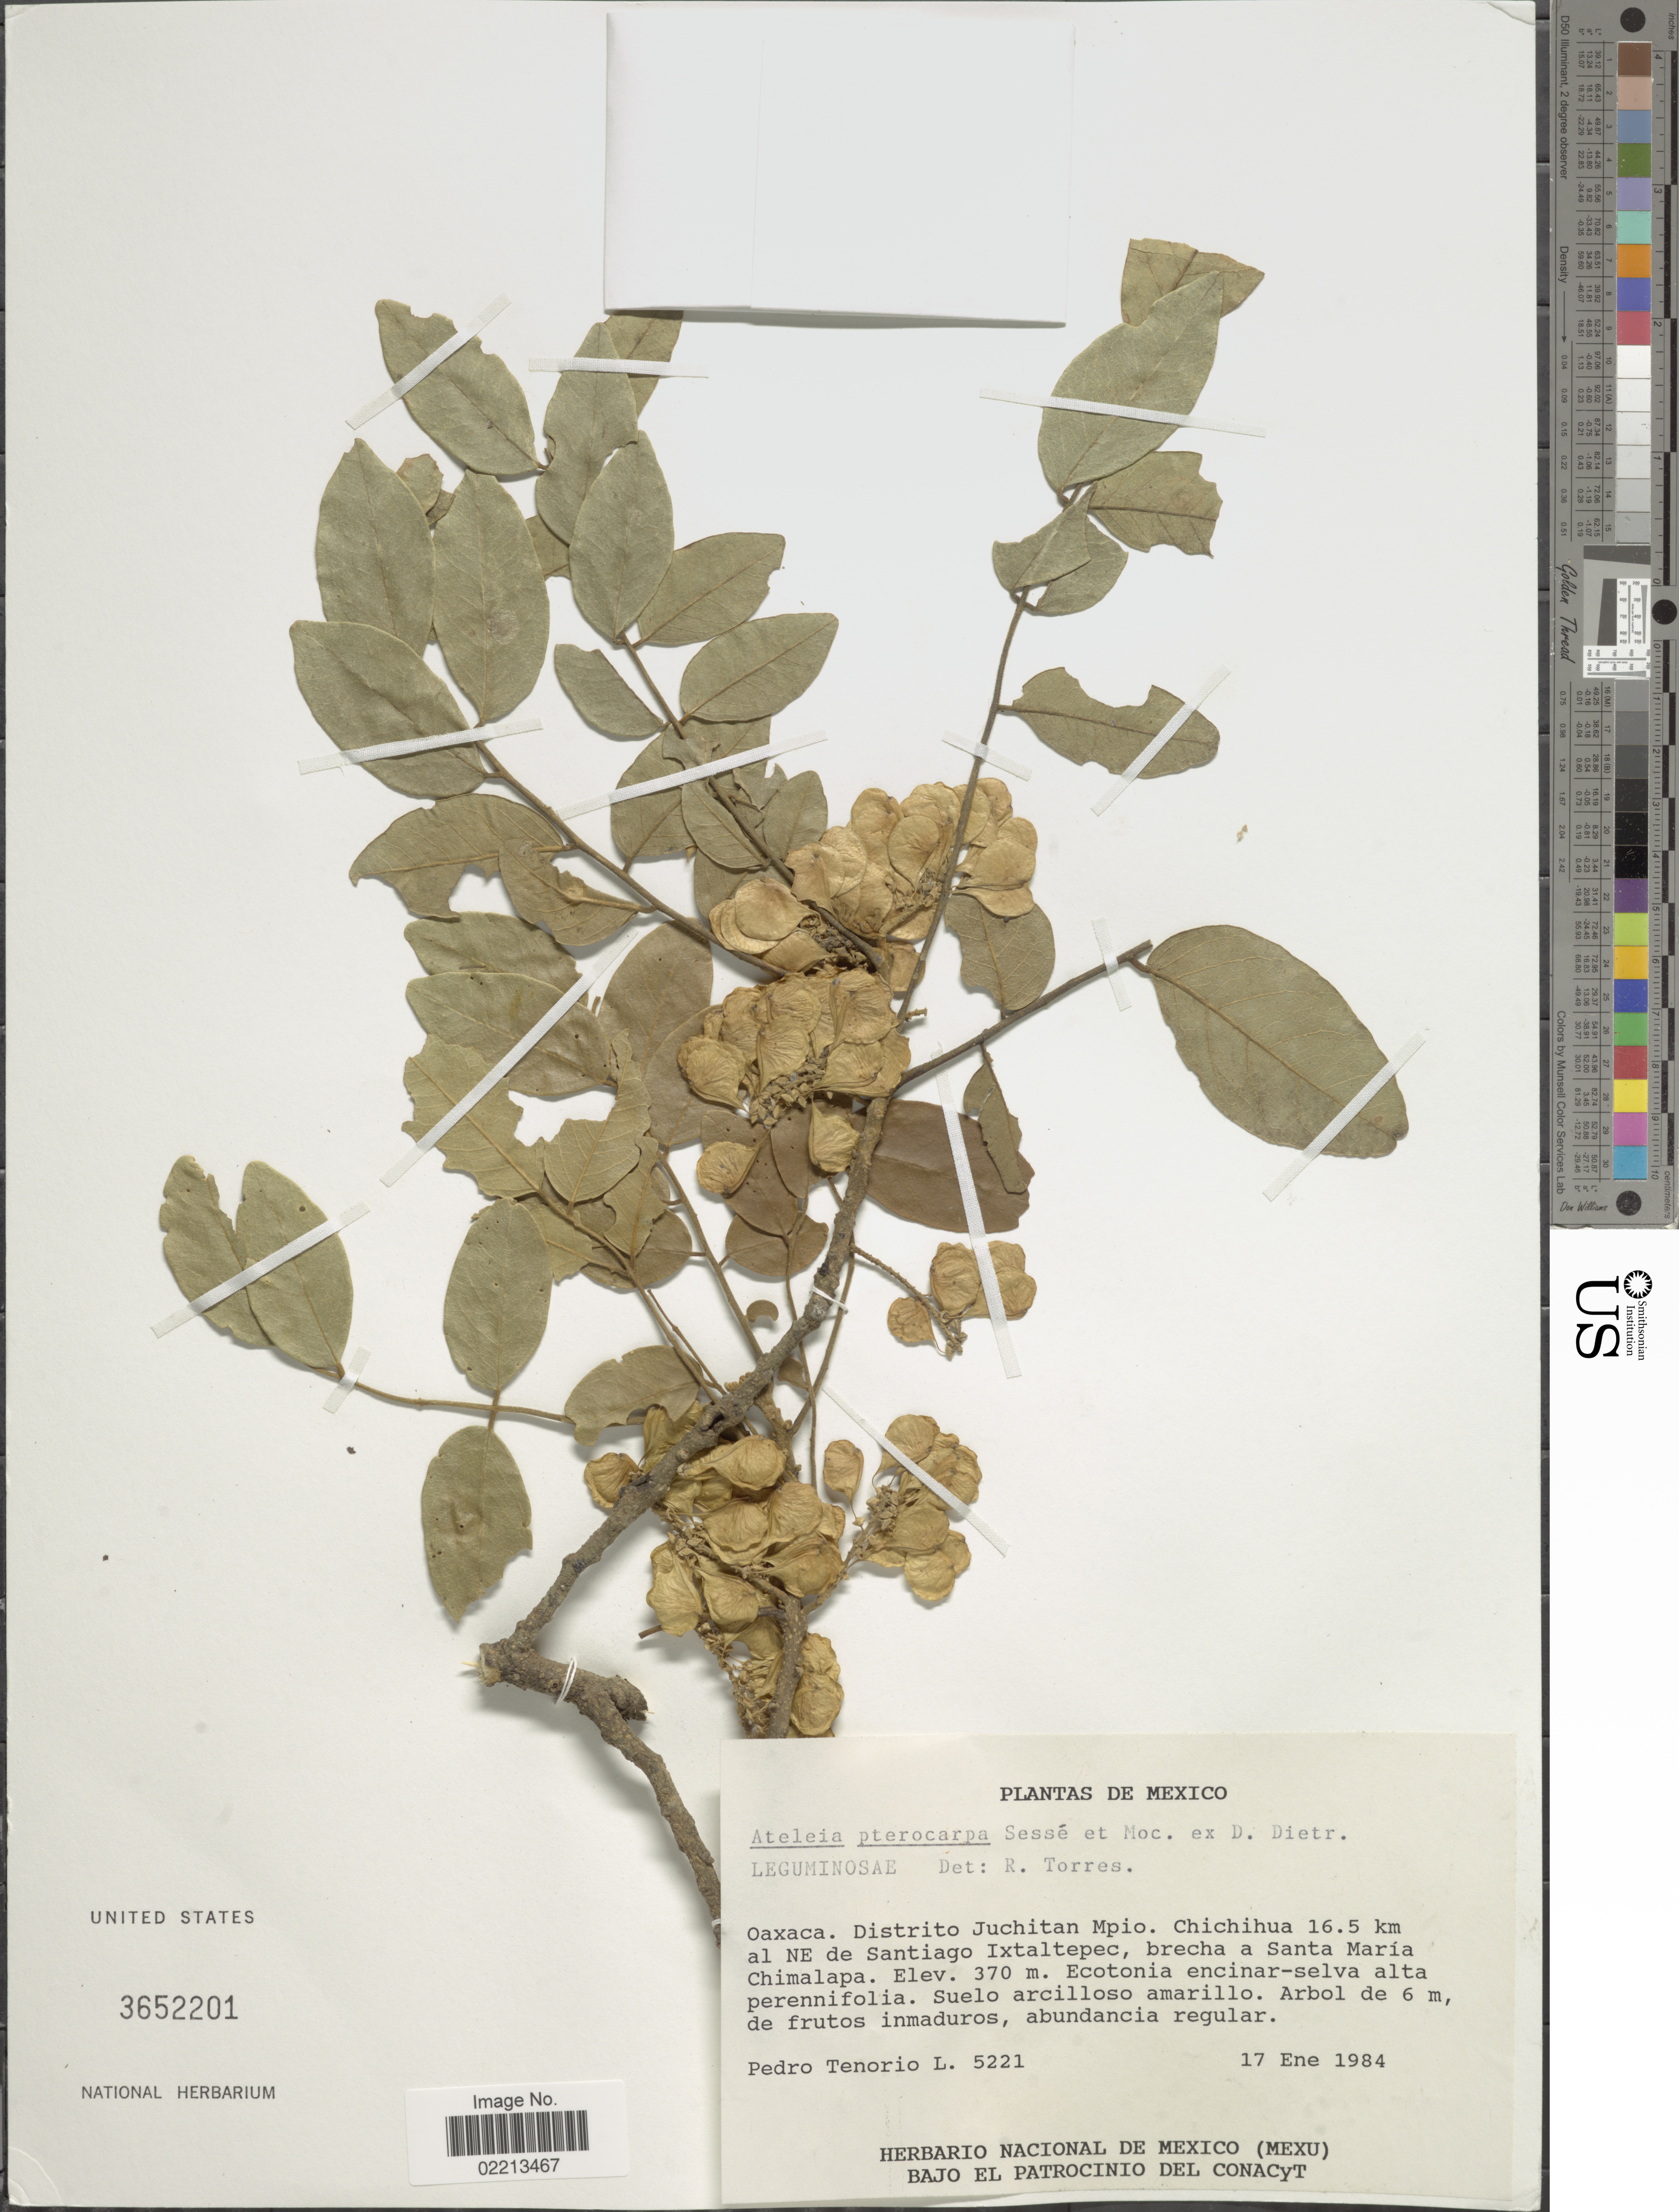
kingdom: Plantae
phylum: Tracheophyta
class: Magnoliopsida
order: Fabales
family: Fabaceae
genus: Ateleia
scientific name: Ateleia pterocarpa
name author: Moc. & Sessé ex D. Dietr.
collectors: P. Tenorio L.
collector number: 5221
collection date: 1984-01-17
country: Mexico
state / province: Oaxaca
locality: Distrito Juchitan Mpio. Chichihua 16.5 km al NE de Santiago Ixtaltepec, brecha a Santa Maria Chimalapa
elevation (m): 370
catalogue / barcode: US 3652201